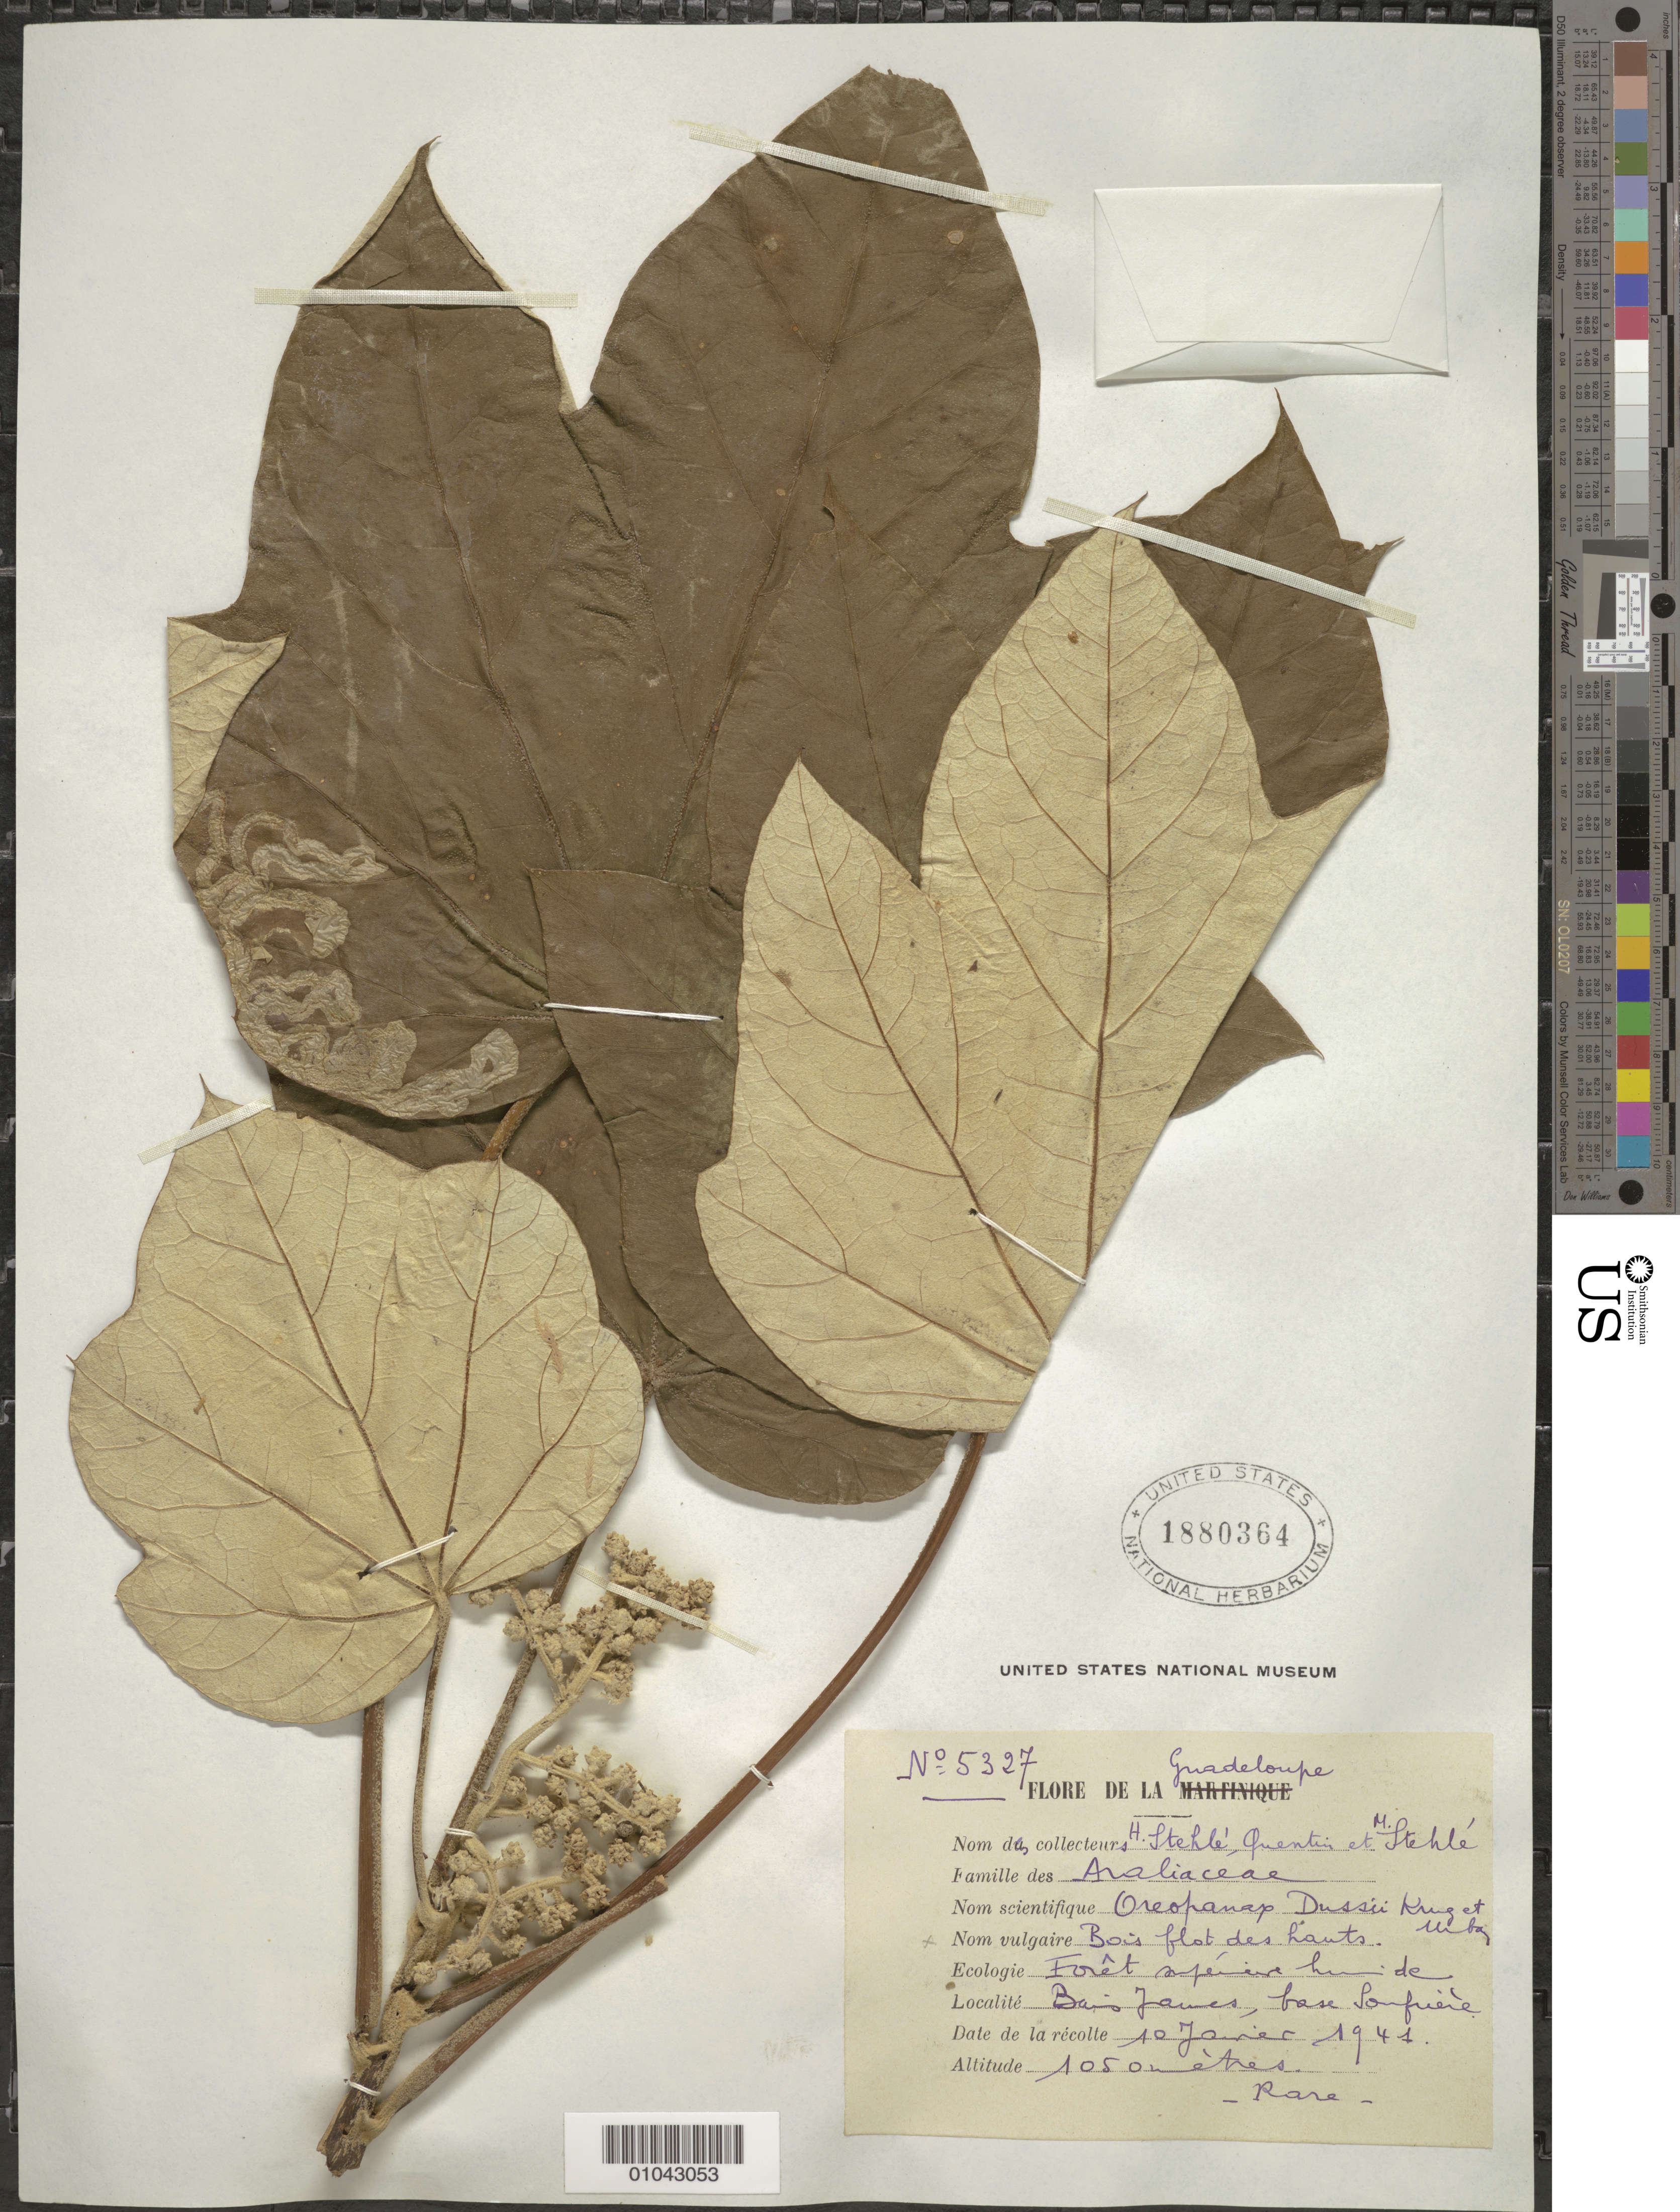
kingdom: Plantae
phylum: Tracheophyta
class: Magnoliopsida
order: Apiales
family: Araliaceae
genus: Oreopanax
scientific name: Oreopanax dussii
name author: Krug & Urb. ex Duss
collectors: H. Stehlé & M. Stehlé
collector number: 5327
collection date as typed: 10 Jan 1941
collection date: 1941-01-10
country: Guadeloupe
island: Basse Terre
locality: Bois James, base Soufrierè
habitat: Forêt supériere humide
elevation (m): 1050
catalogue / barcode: US 1880364